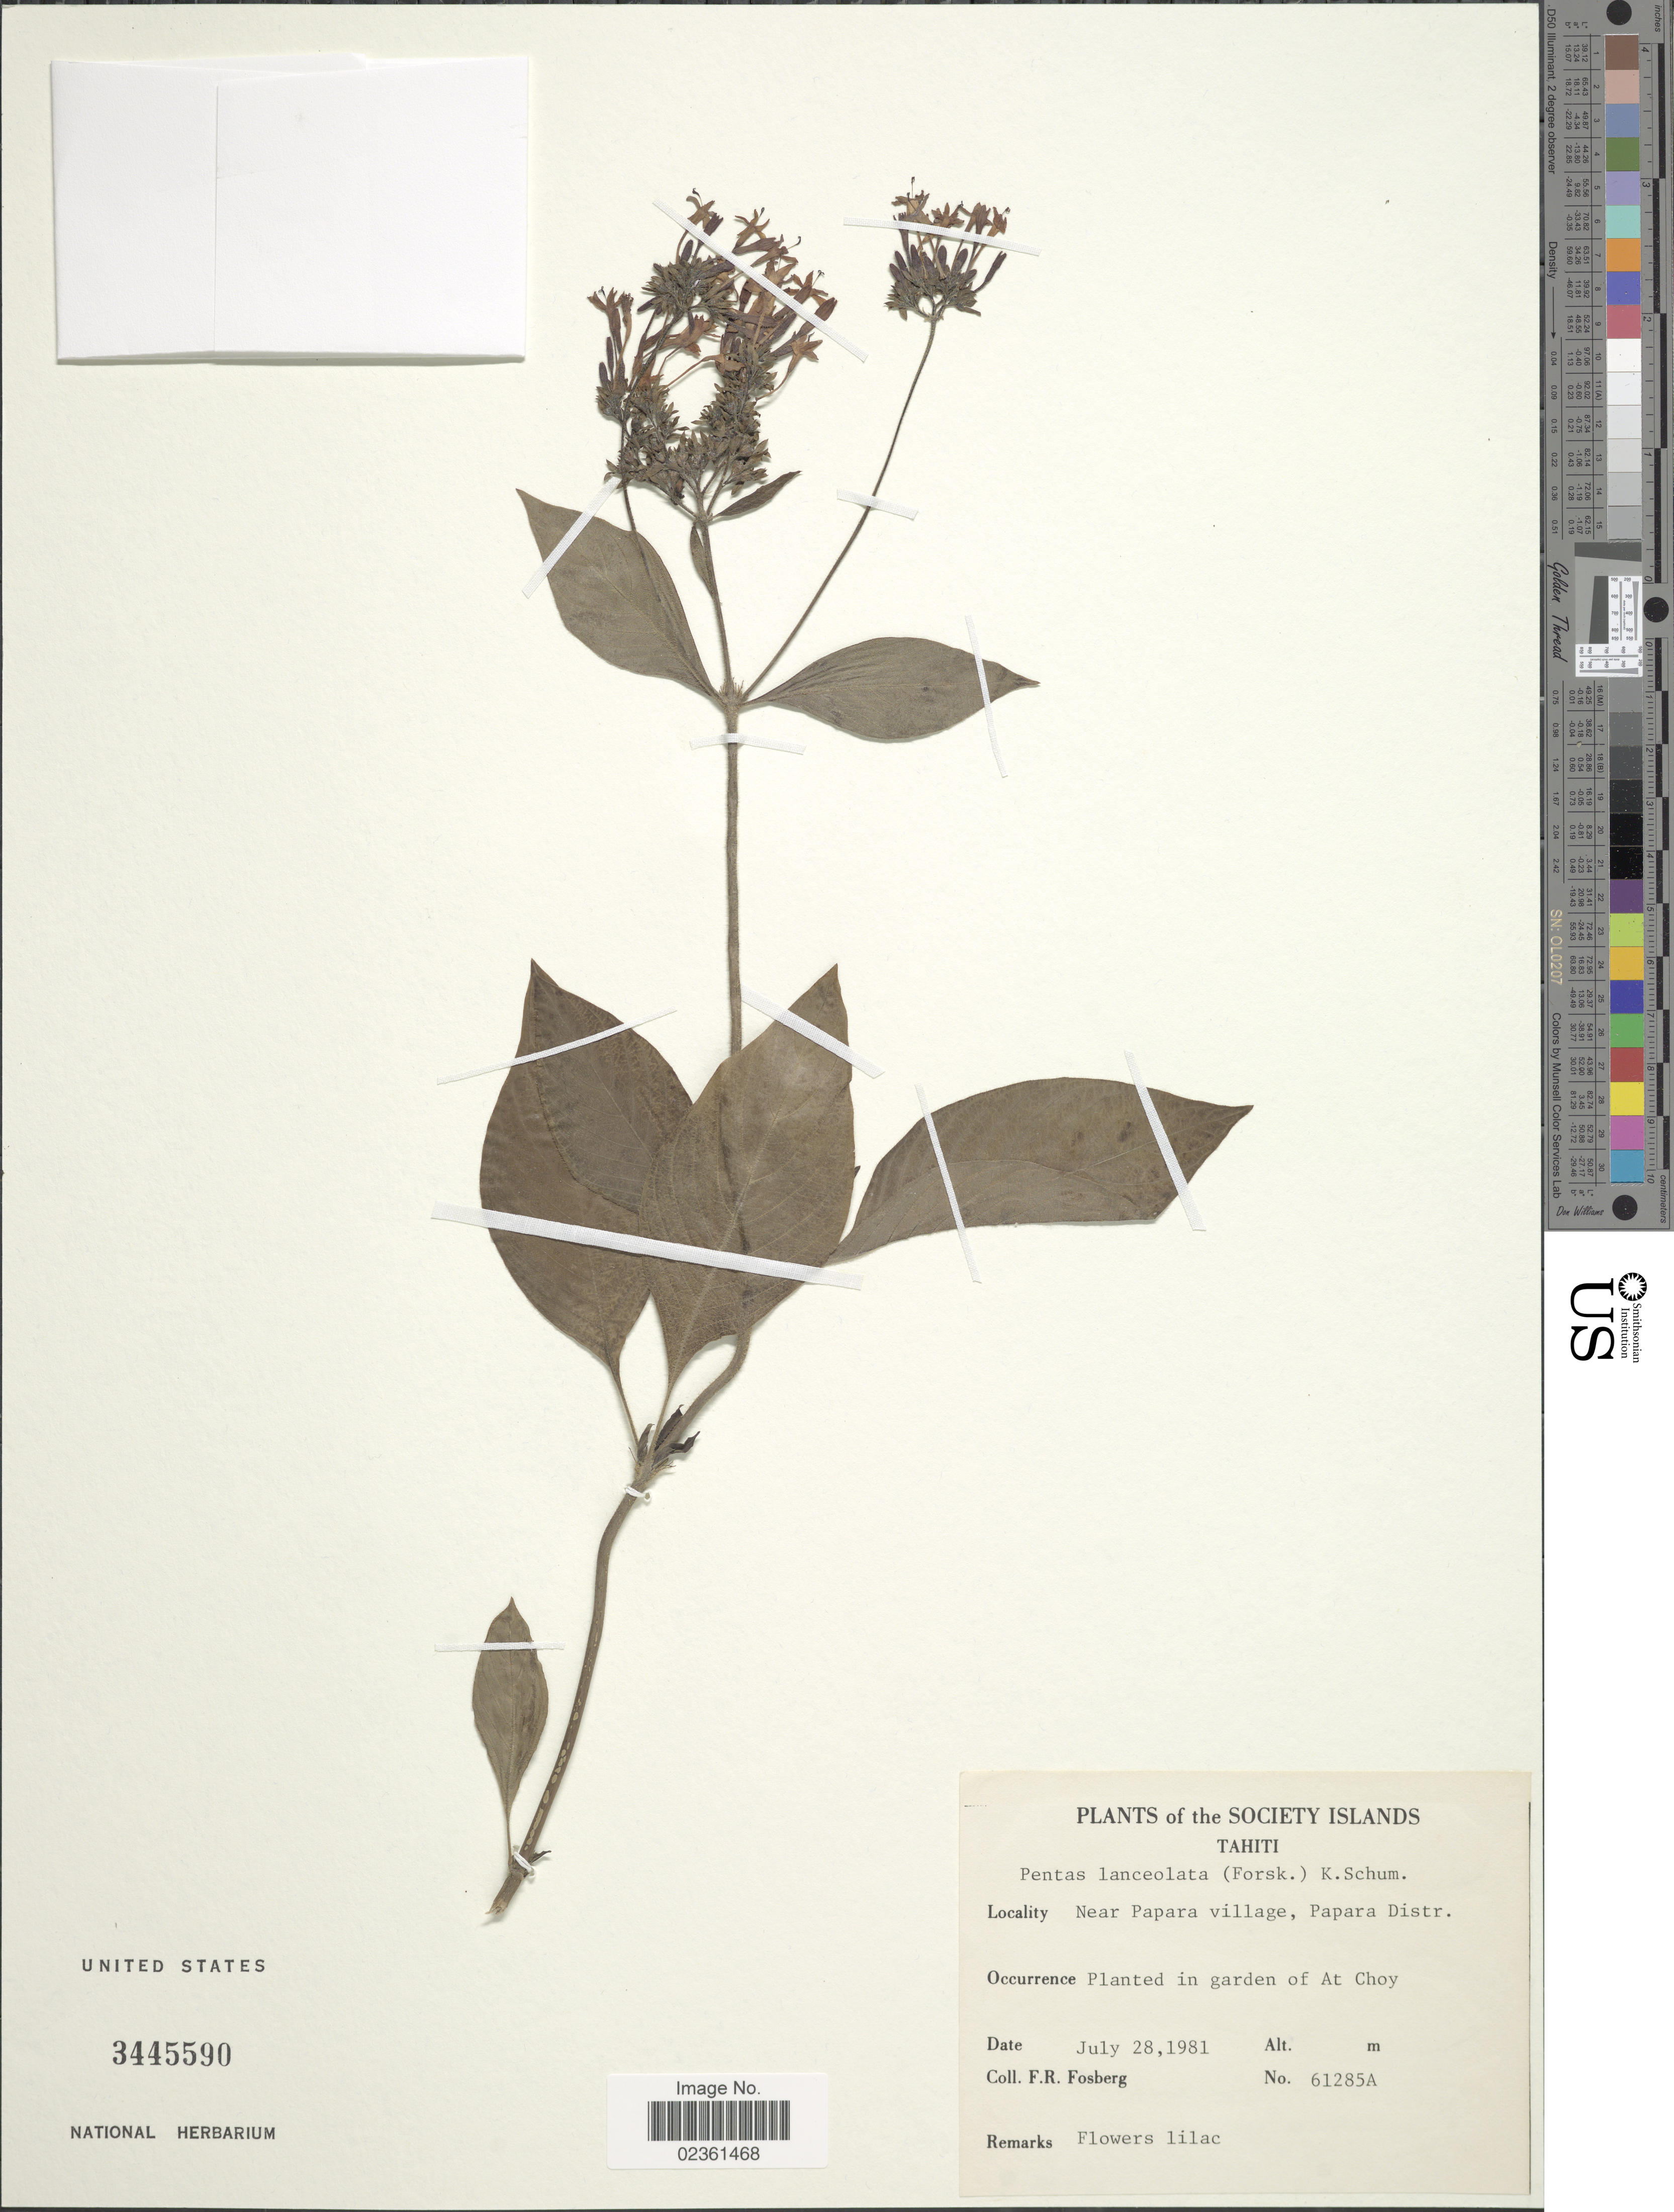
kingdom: Plantae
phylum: Tracheophyta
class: Magnoliopsida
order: Gentianales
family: Rubiaceae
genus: Pentas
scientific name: Pentas lanceolata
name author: (Forssk.) Deflers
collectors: F. R. Fosberg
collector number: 61285A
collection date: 1981-07-28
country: French Polynesia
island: Tahiti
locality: The Society Islands, Tahiti, near Papara village, Papara Distr., in garden of At Choy.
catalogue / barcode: US 3445590